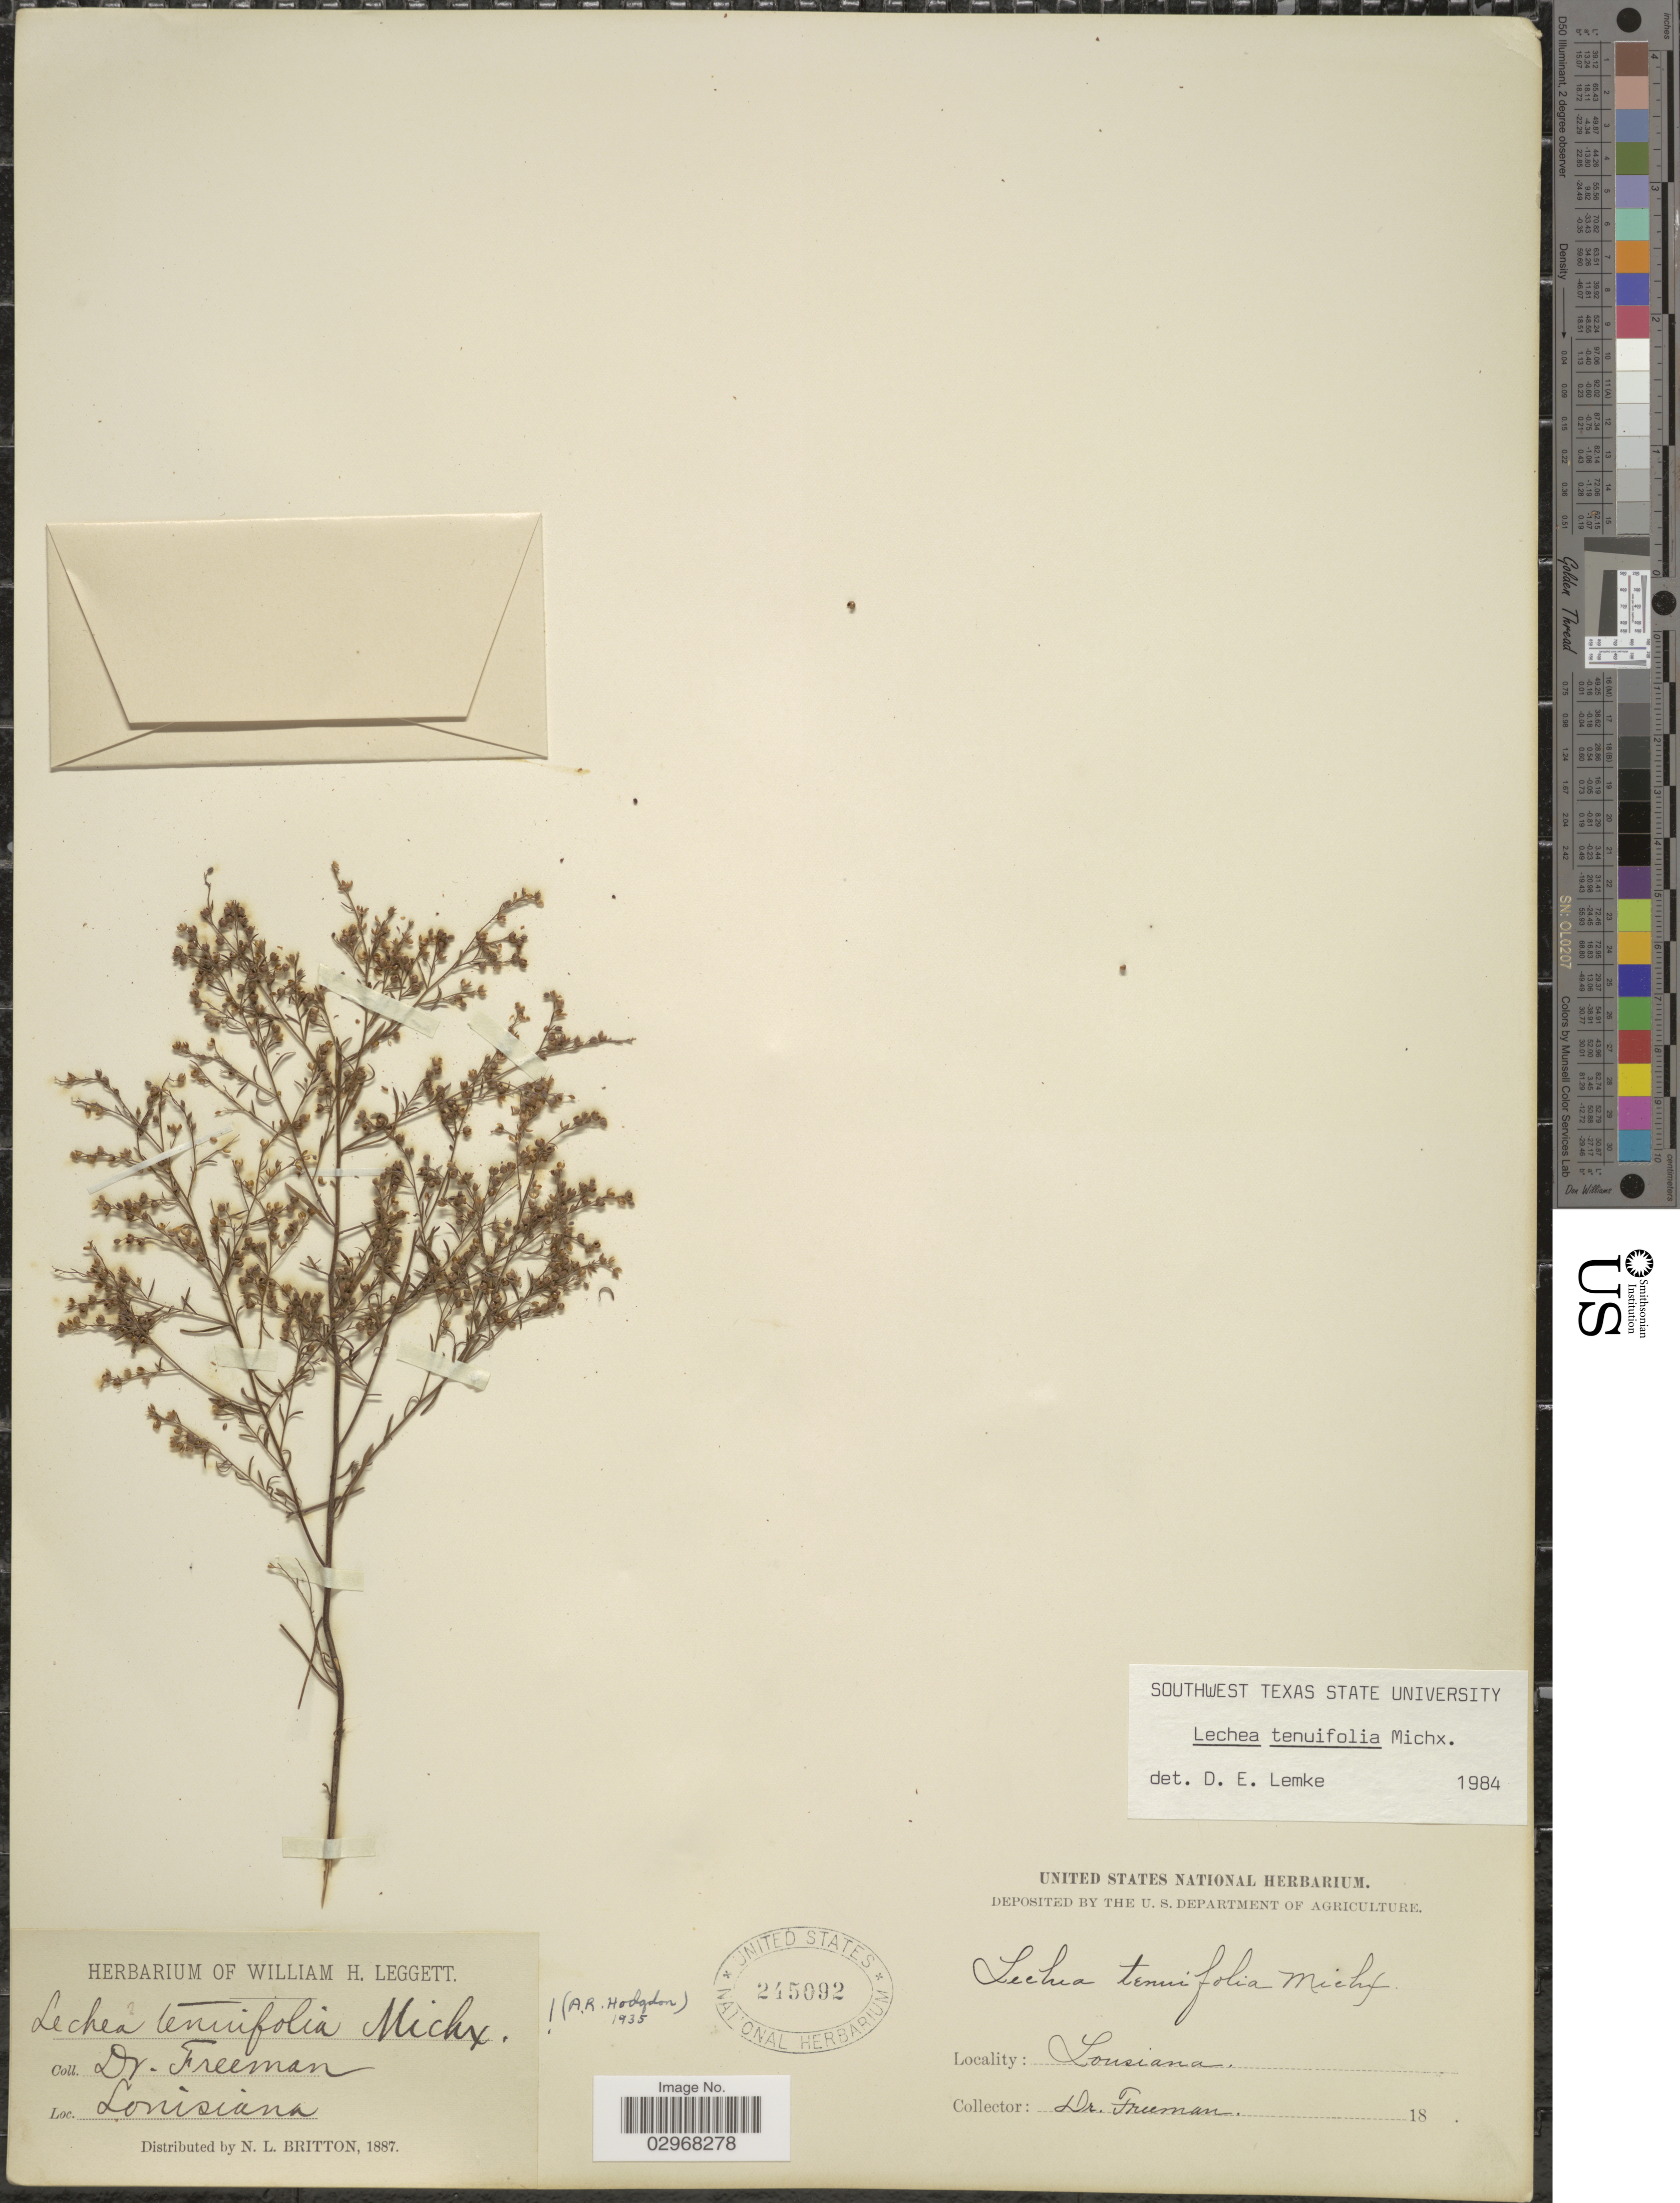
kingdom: Plantae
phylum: Tracheophyta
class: Magnoliopsida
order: Malvales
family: Cistaceae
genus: Lechea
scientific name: Lechea tenuifolia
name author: Michx.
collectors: -. Freeman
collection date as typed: Transcribed d/m/y: //18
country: United States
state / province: Louisiana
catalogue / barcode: US 245092